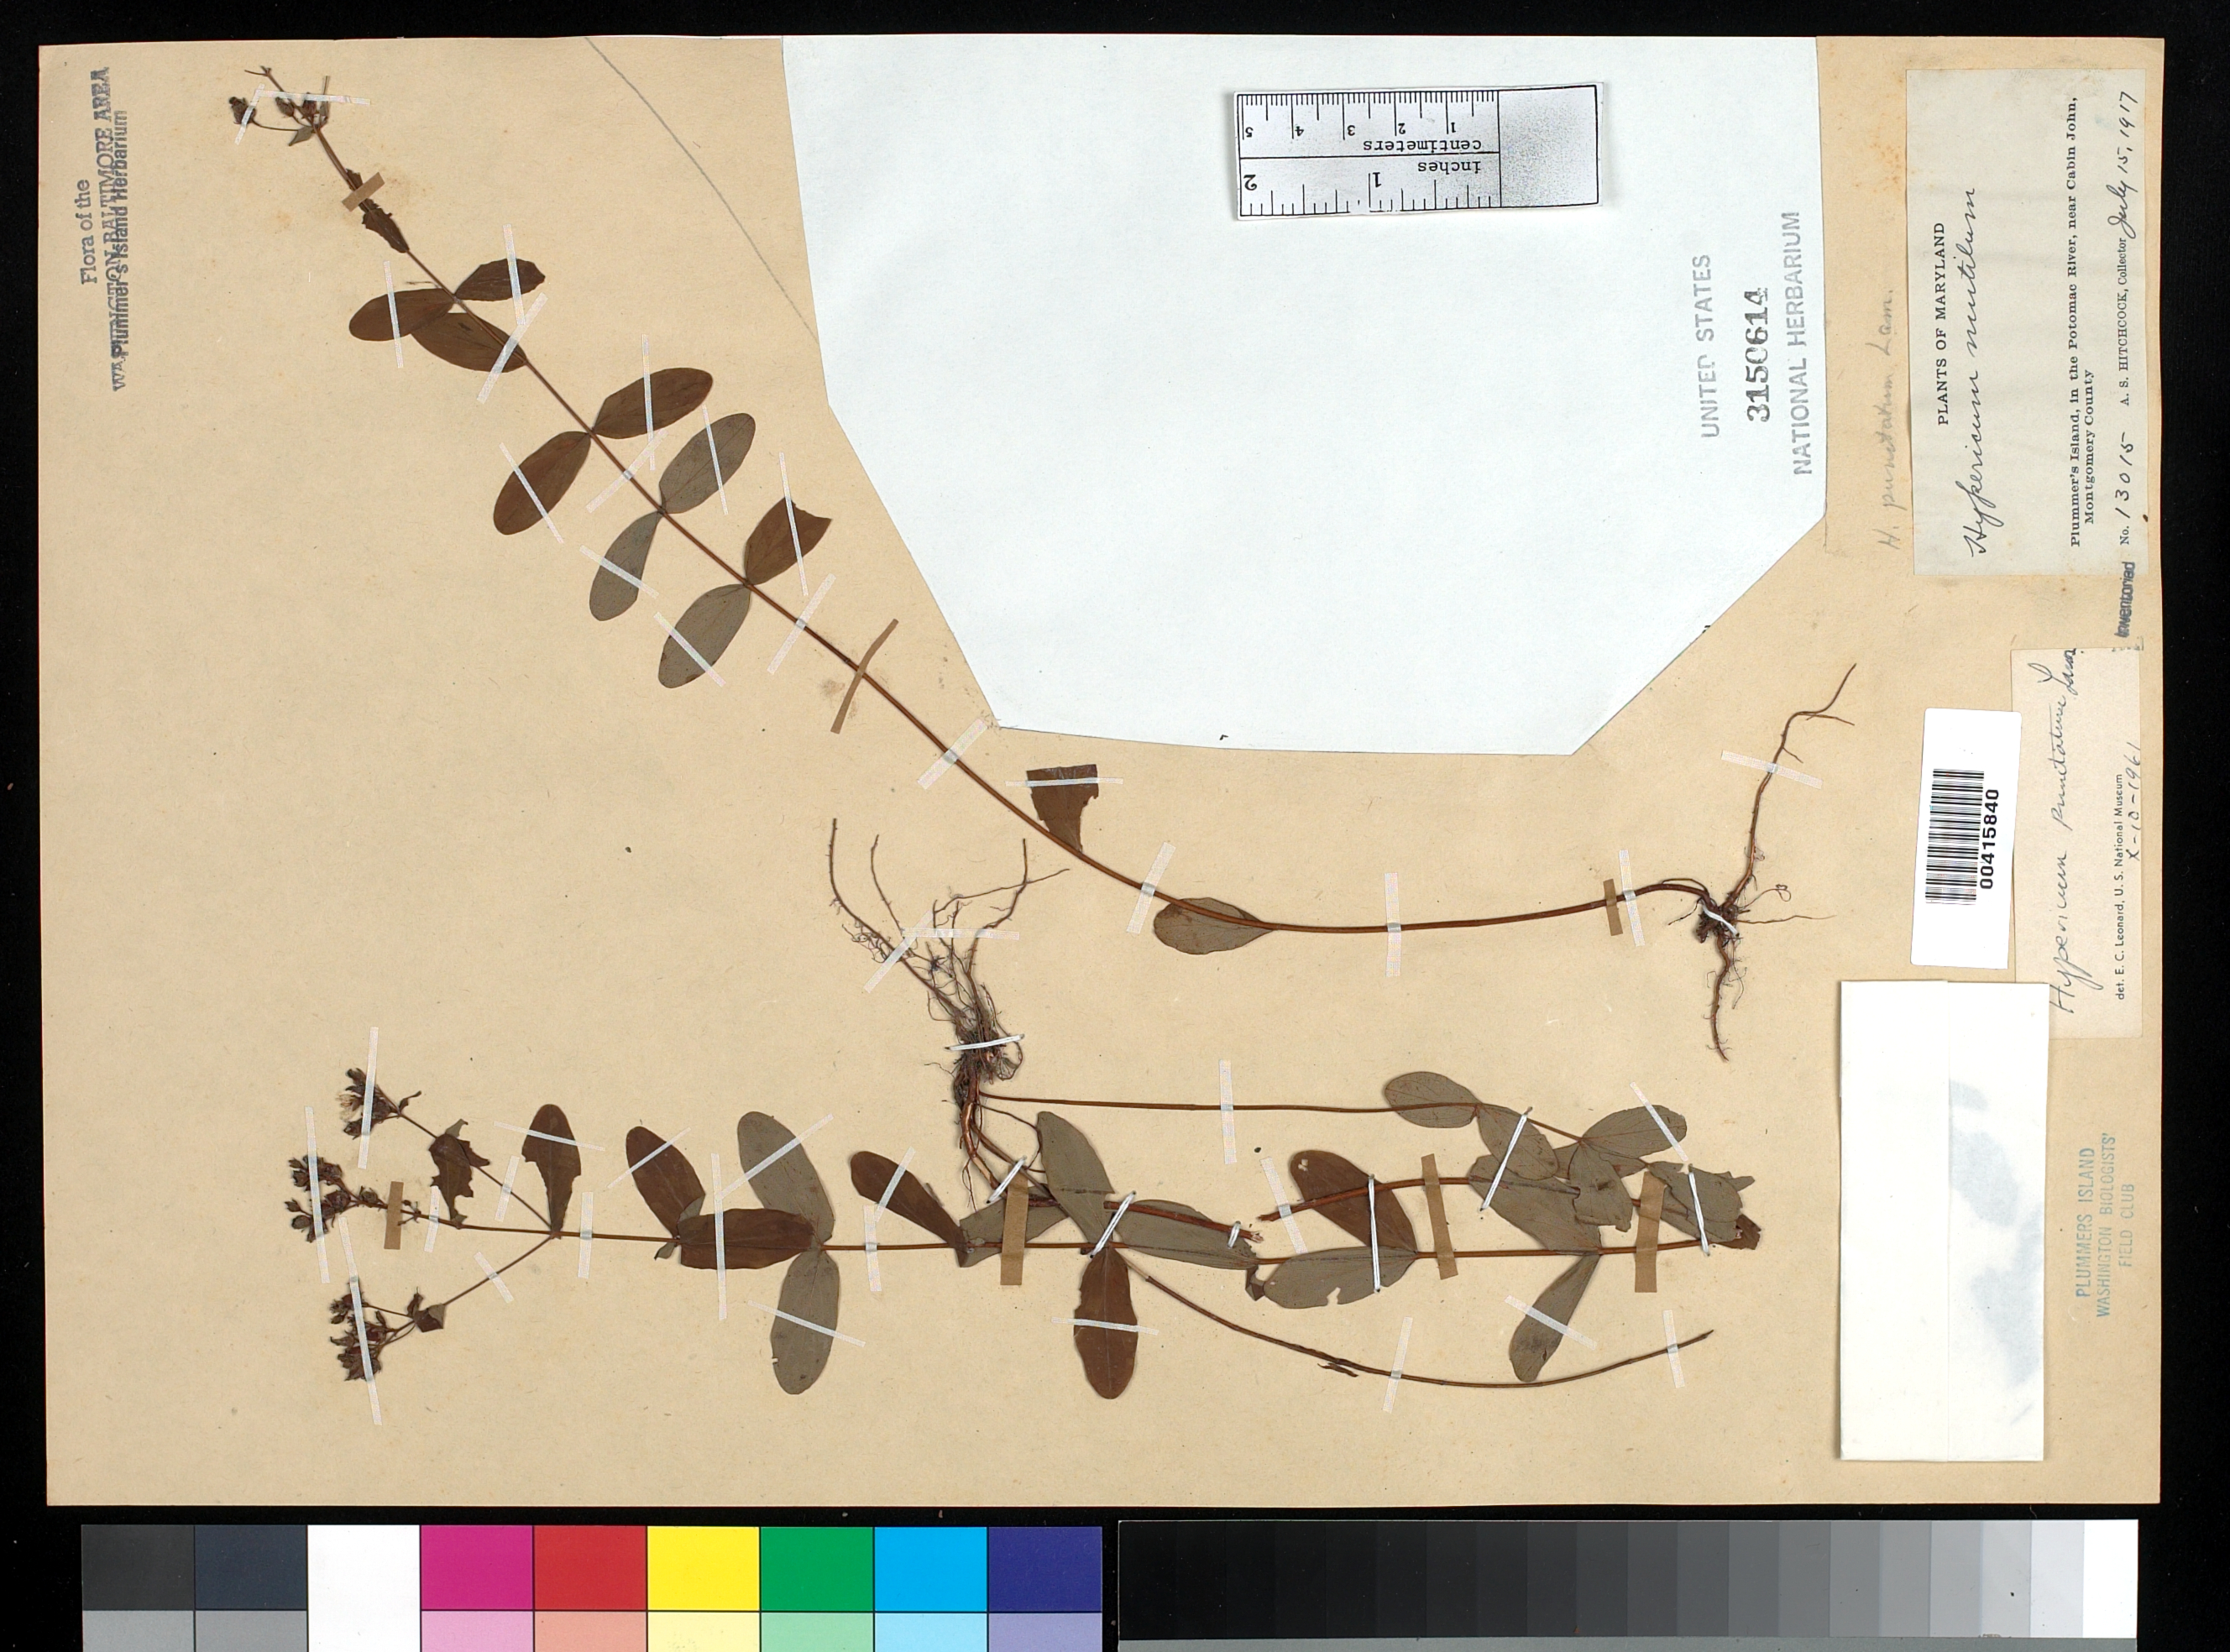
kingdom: Plantae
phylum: Tracheophyta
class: Magnoliopsida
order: Malpighiales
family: Hypericaceae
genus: Hypericum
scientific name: Hypericum punctatum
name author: Lam.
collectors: A. S. Hitchcock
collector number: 13015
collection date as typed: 15 Jul 1917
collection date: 1917-07-15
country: United States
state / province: Maryland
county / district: Montgomery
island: Plummers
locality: Plummer's Island C. & O. Canal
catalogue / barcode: US 3150614